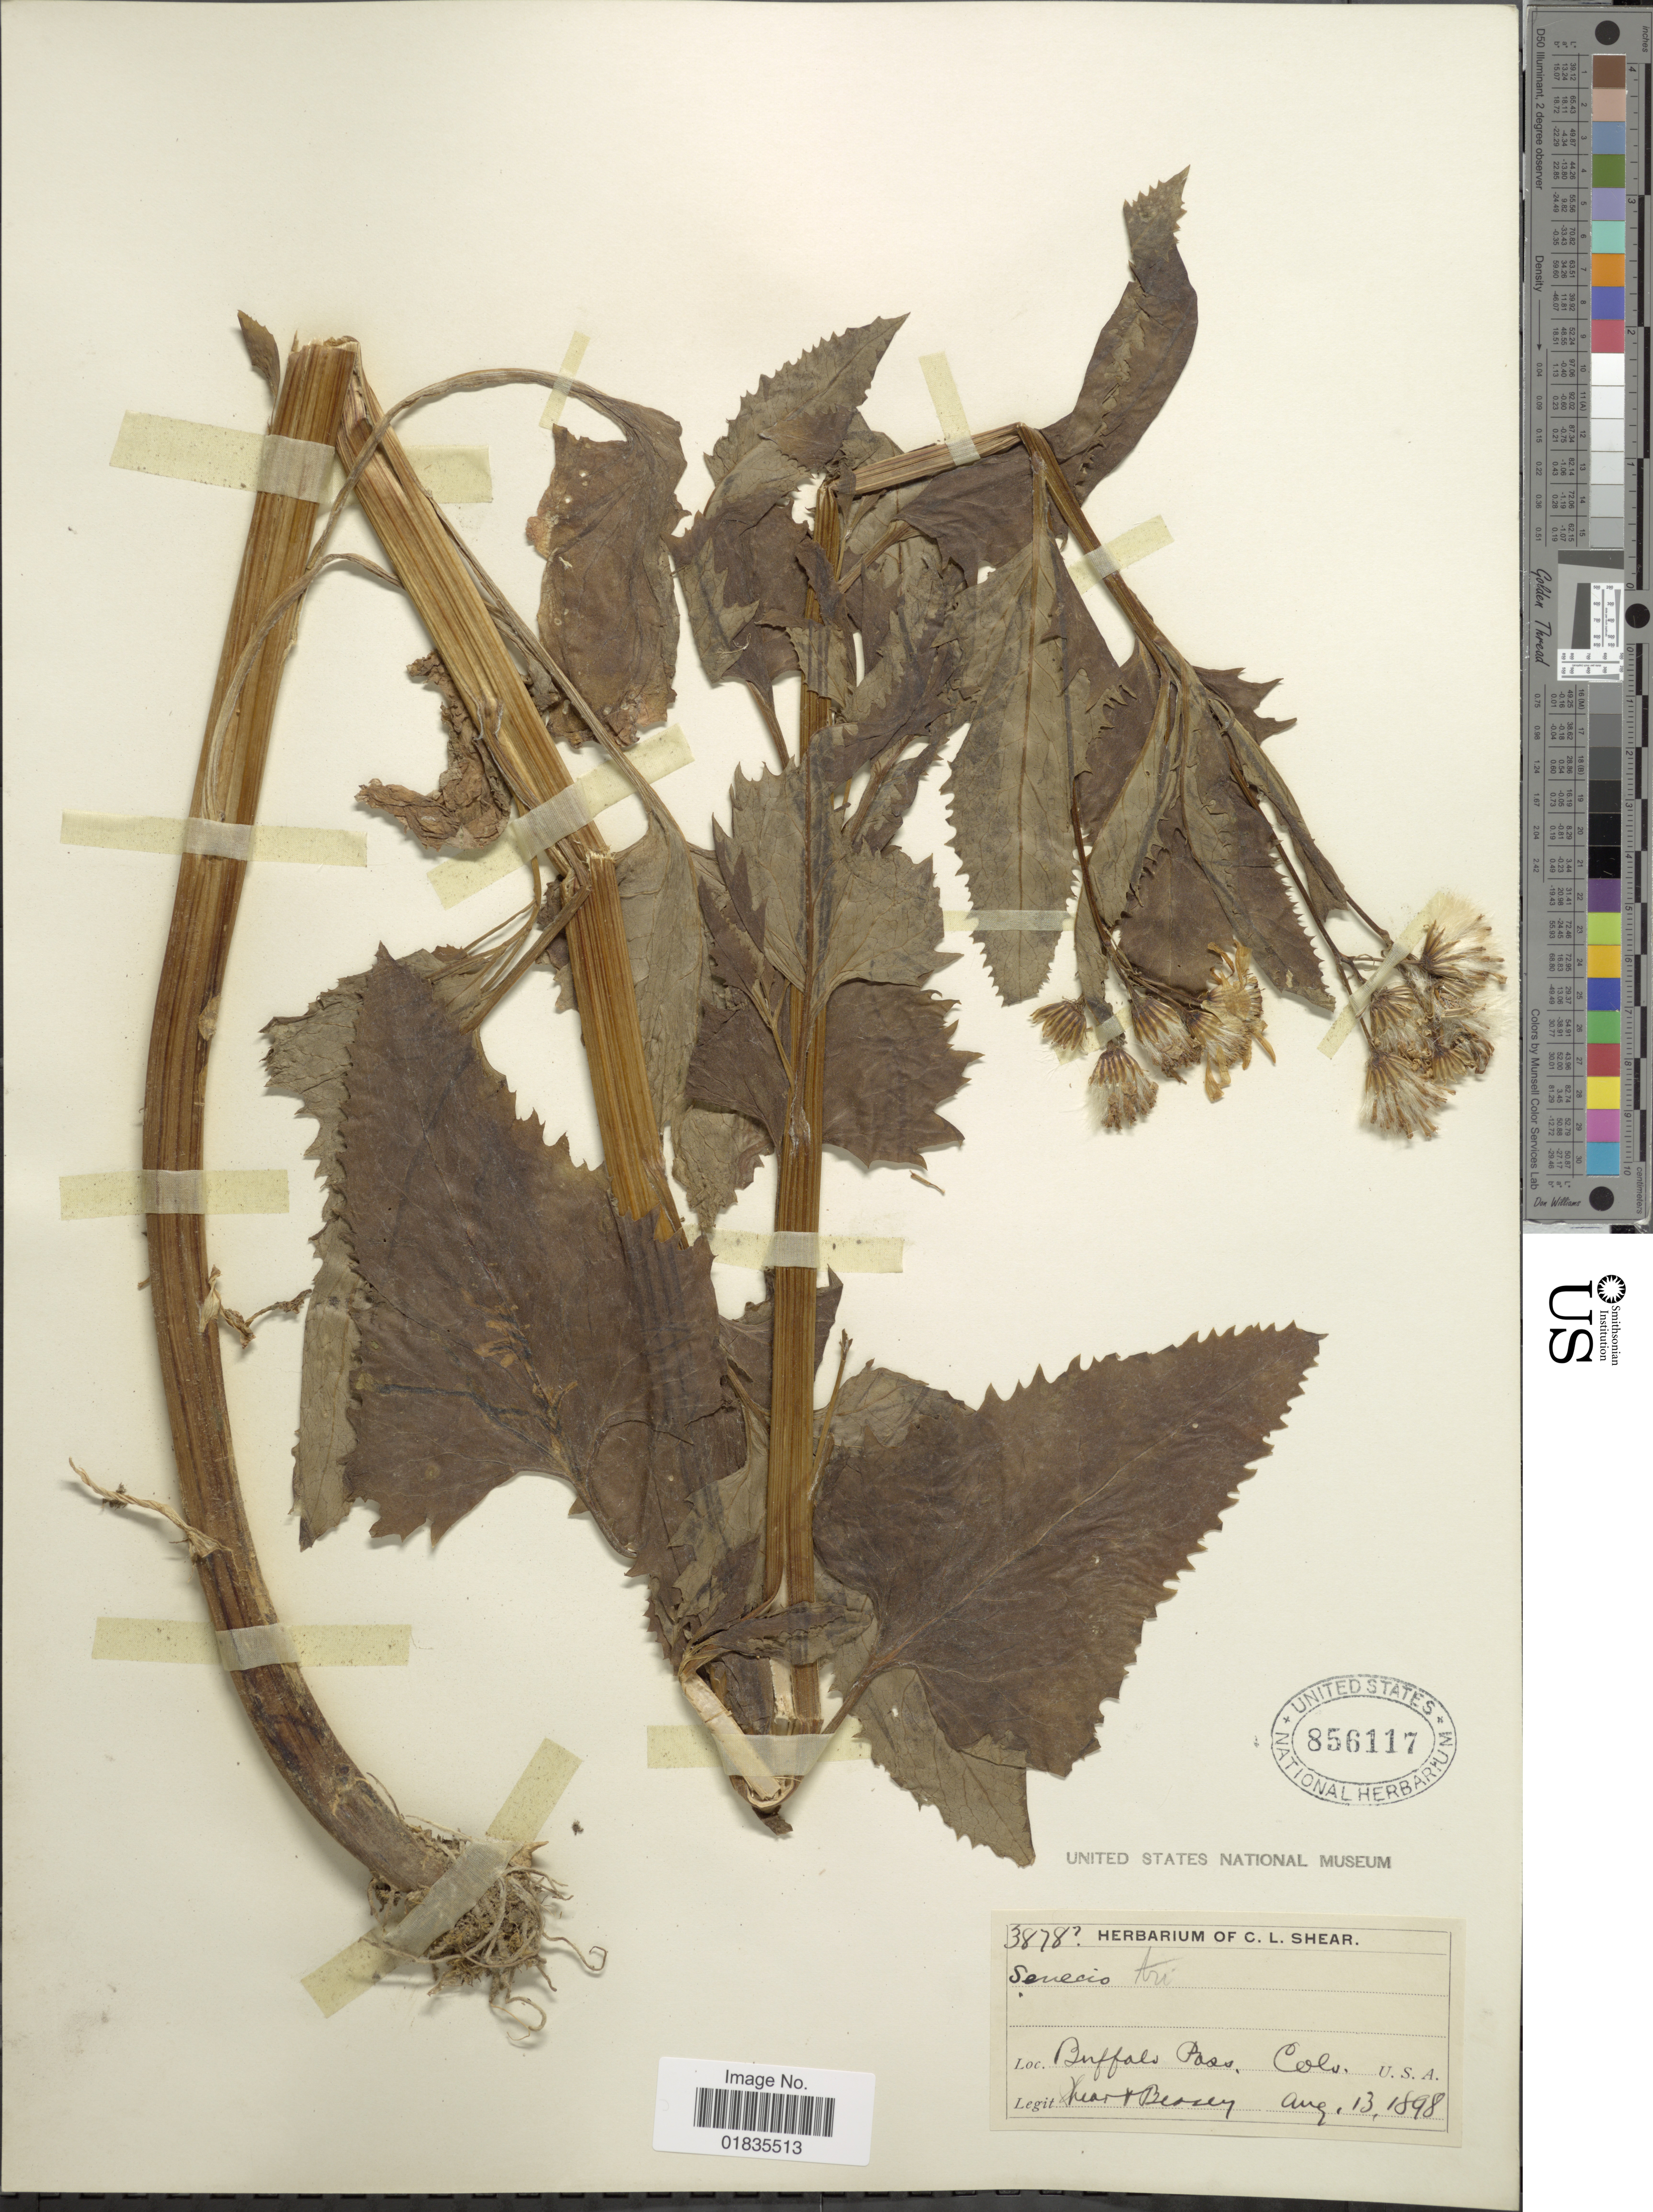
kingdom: Plantae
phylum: Tracheophyta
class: Magnoliopsida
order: Asterales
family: Asteraceae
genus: Senecio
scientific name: Senecio triangularis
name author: Hook.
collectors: C. L. Shear & -. Bessey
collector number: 3878?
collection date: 1898-08-13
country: United States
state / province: Colorado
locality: Buffalo Pass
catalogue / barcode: US 856117